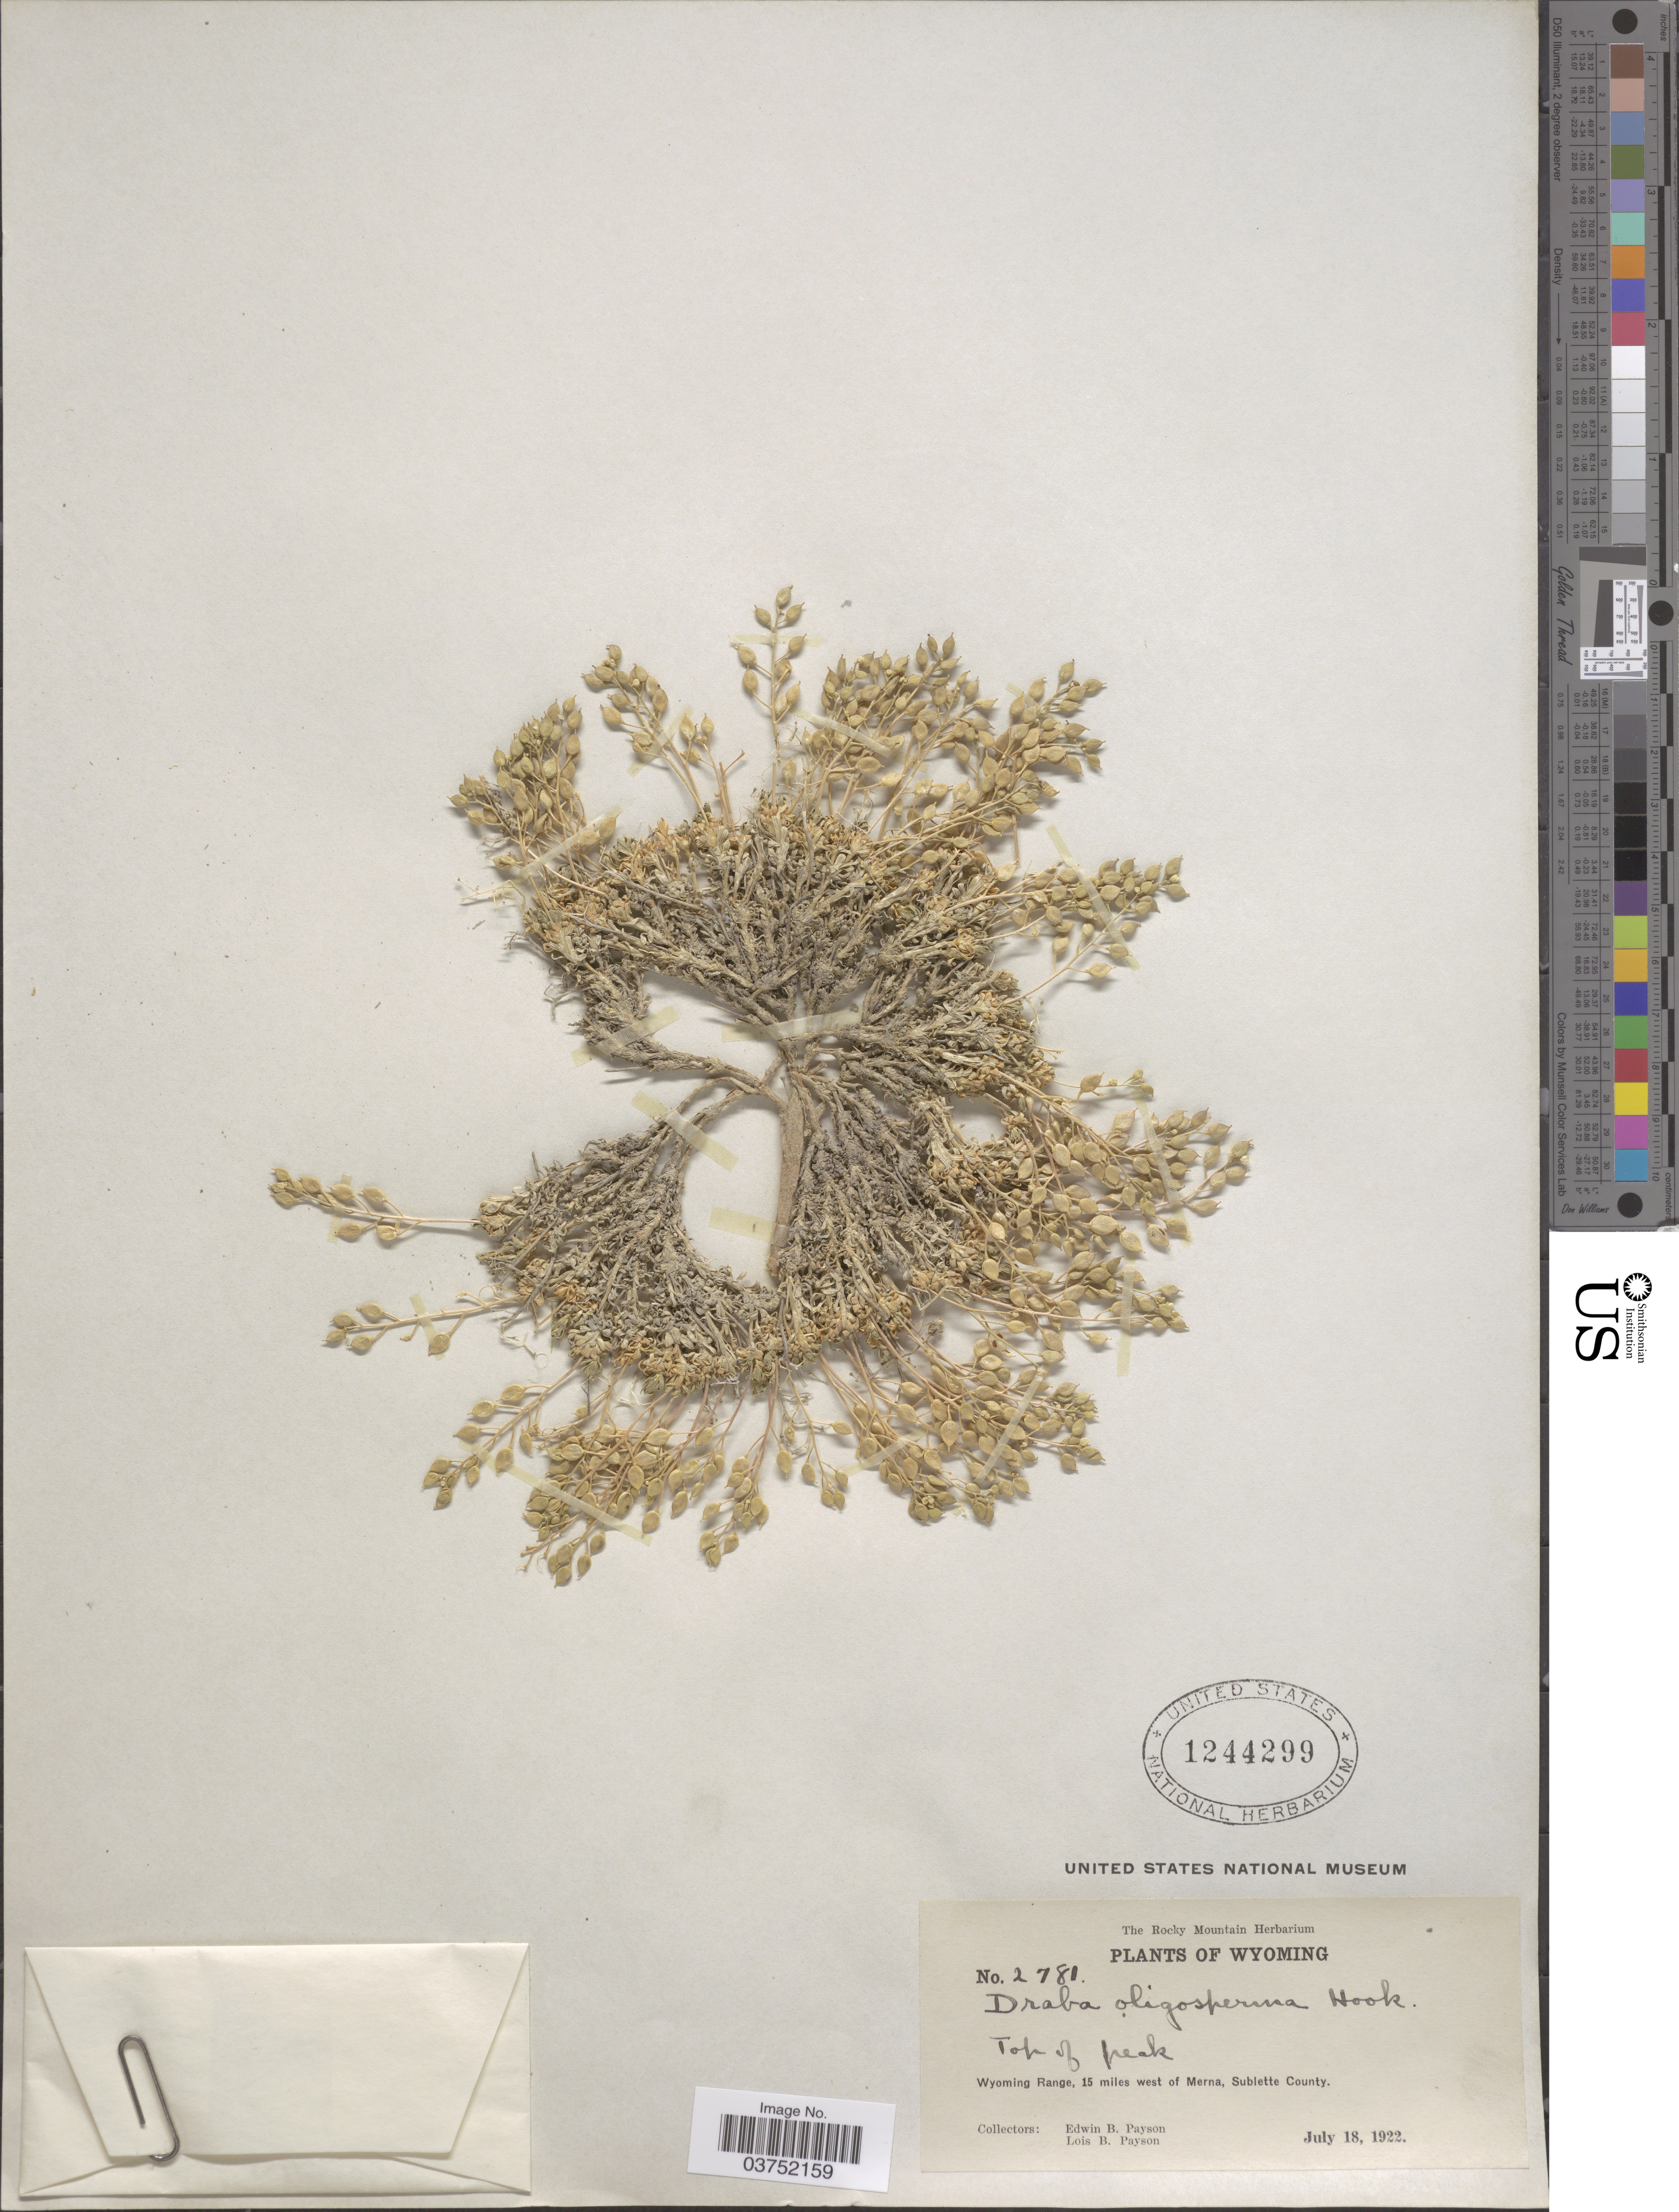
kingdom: Plantae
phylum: Tracheophyta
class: Magnoliopsida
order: Brassicales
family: Brassicaceae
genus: Draba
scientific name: Draba oligosperma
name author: Hook.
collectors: E. B. Payson & L. Payson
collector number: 2781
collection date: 1922-07-18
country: United States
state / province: Wyoming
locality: Wyoming Range, 15 miles west Merna, Sublette County. Top of peak.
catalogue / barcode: US 1244299